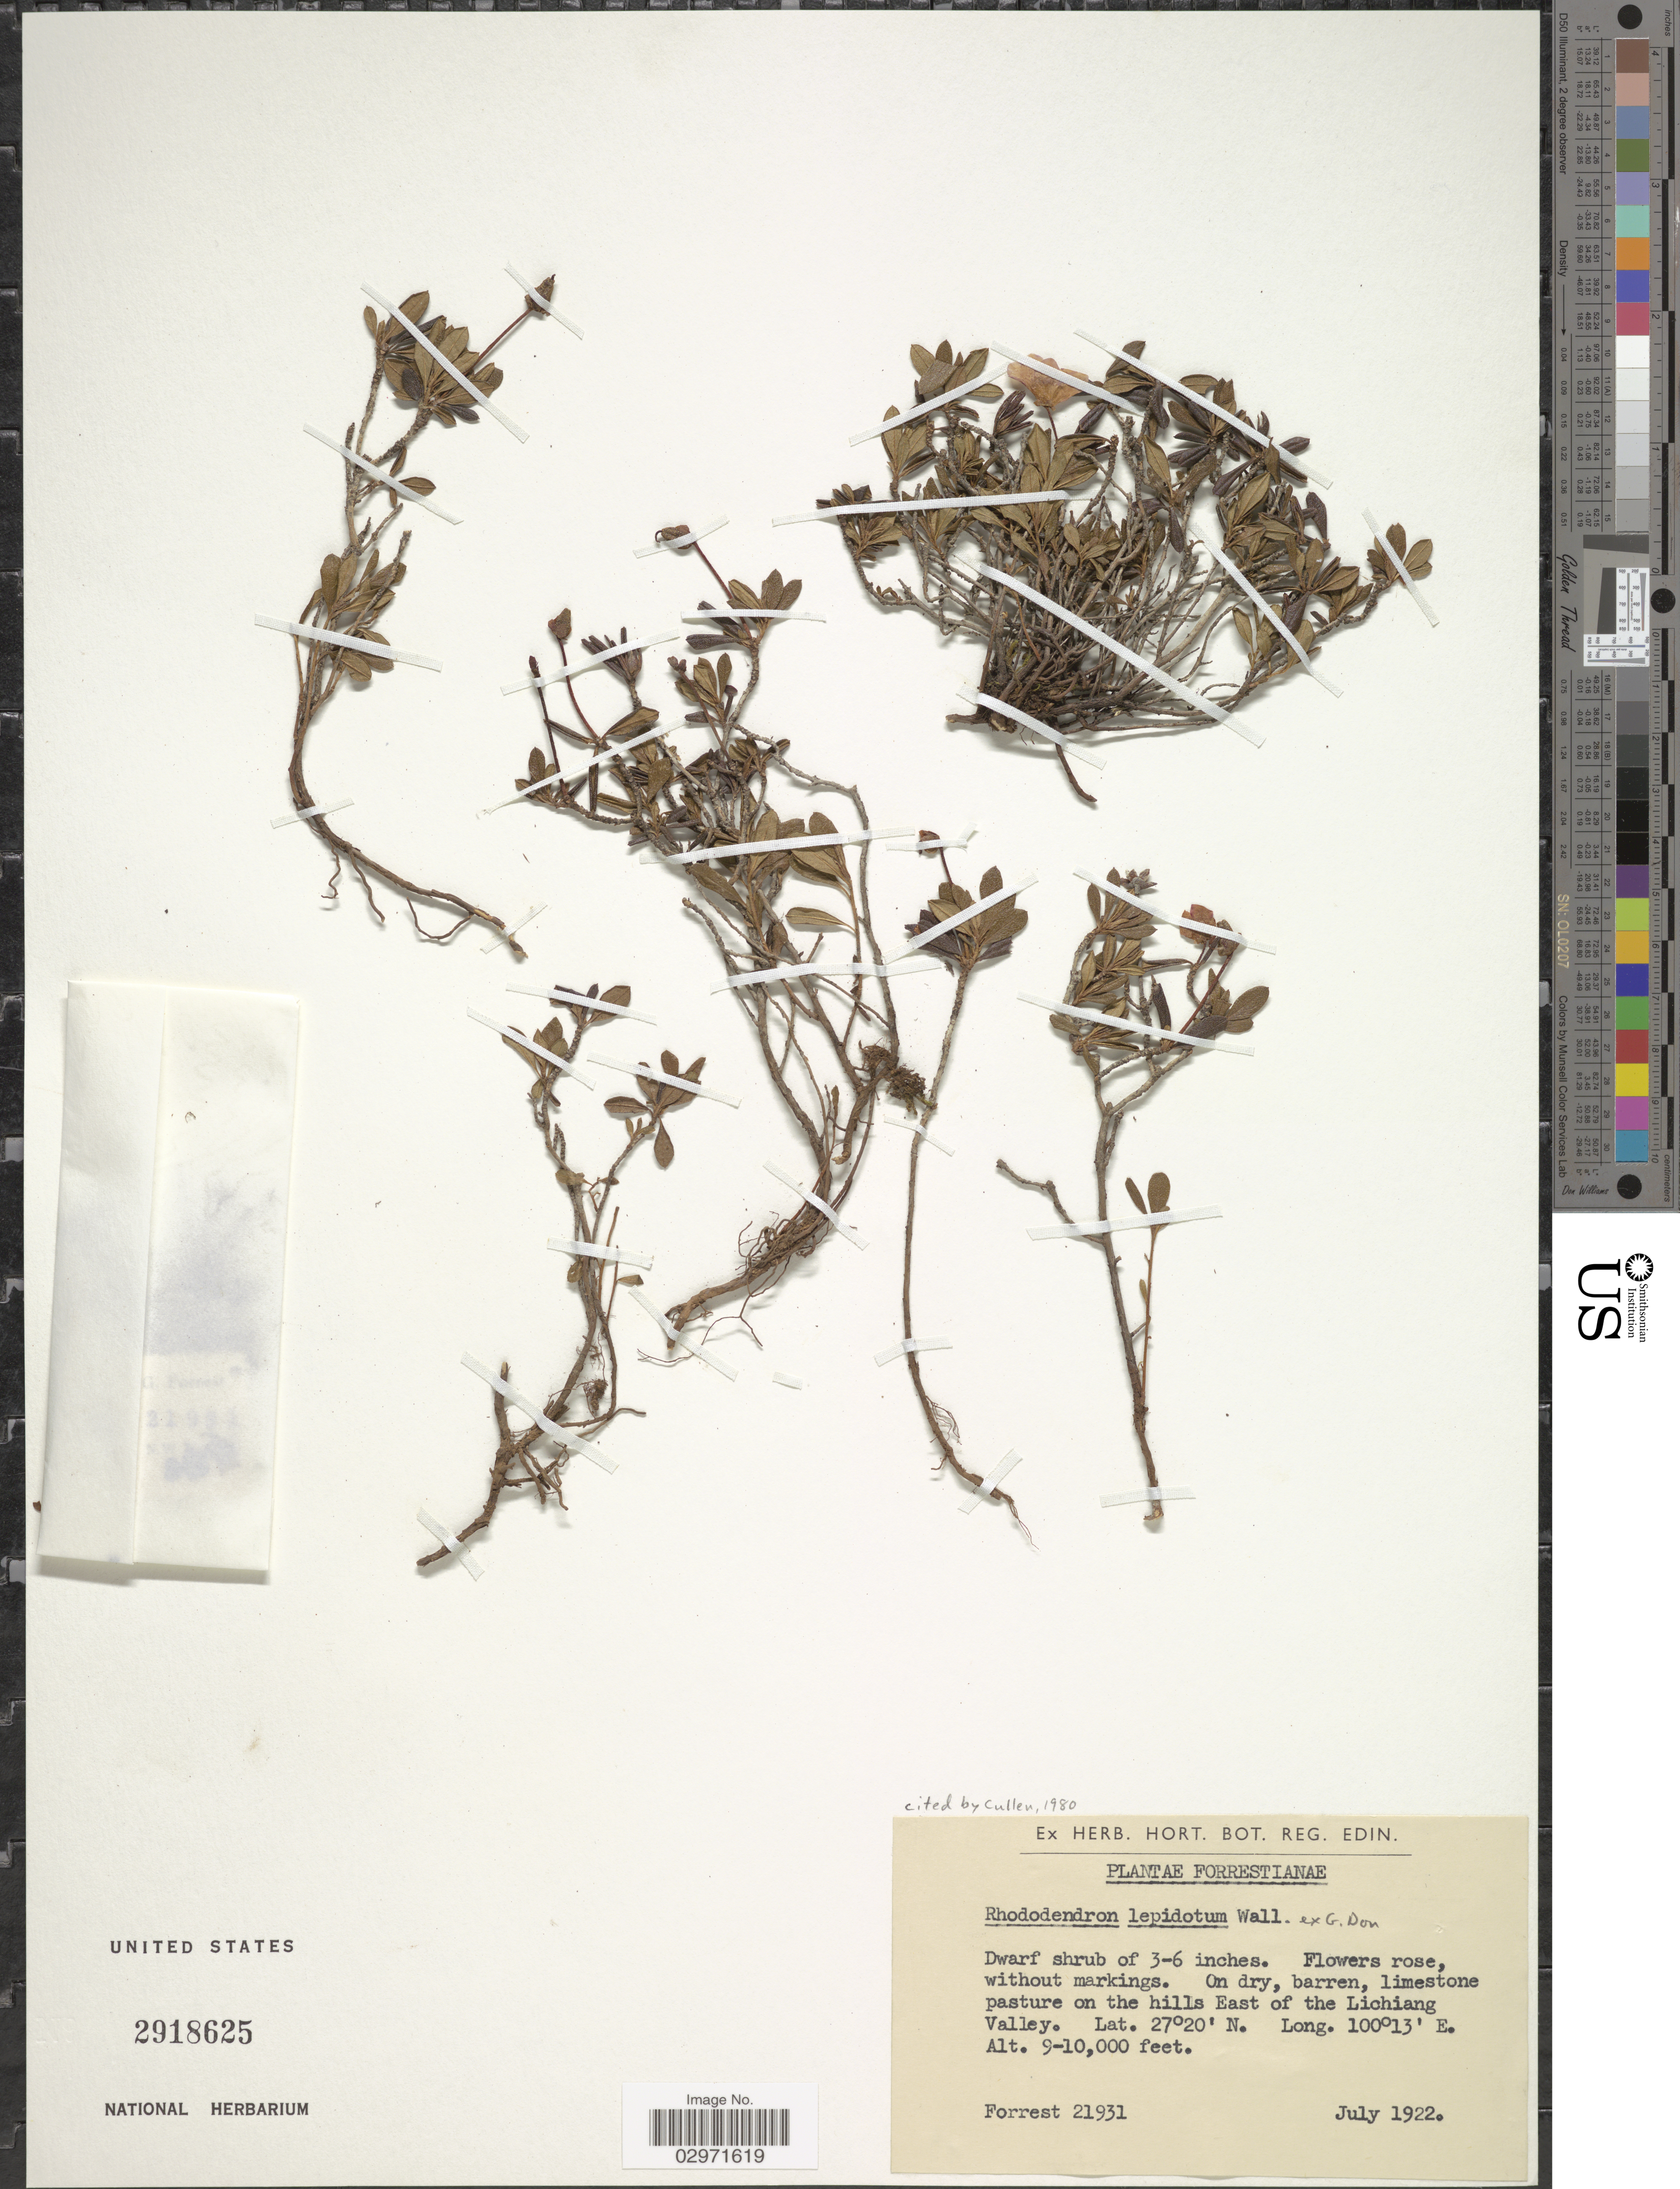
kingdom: Plantae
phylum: Tracheophyta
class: Magnoliopsida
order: Ericales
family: Ericaceae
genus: Rhododendron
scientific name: Rhododendron lepidotum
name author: Wall. ex G. Don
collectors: -. Forrest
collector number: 21931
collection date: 1922-07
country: China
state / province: Yunnan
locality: On the hills East of the Lichiang Valley.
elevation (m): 2743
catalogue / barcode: US 2918625